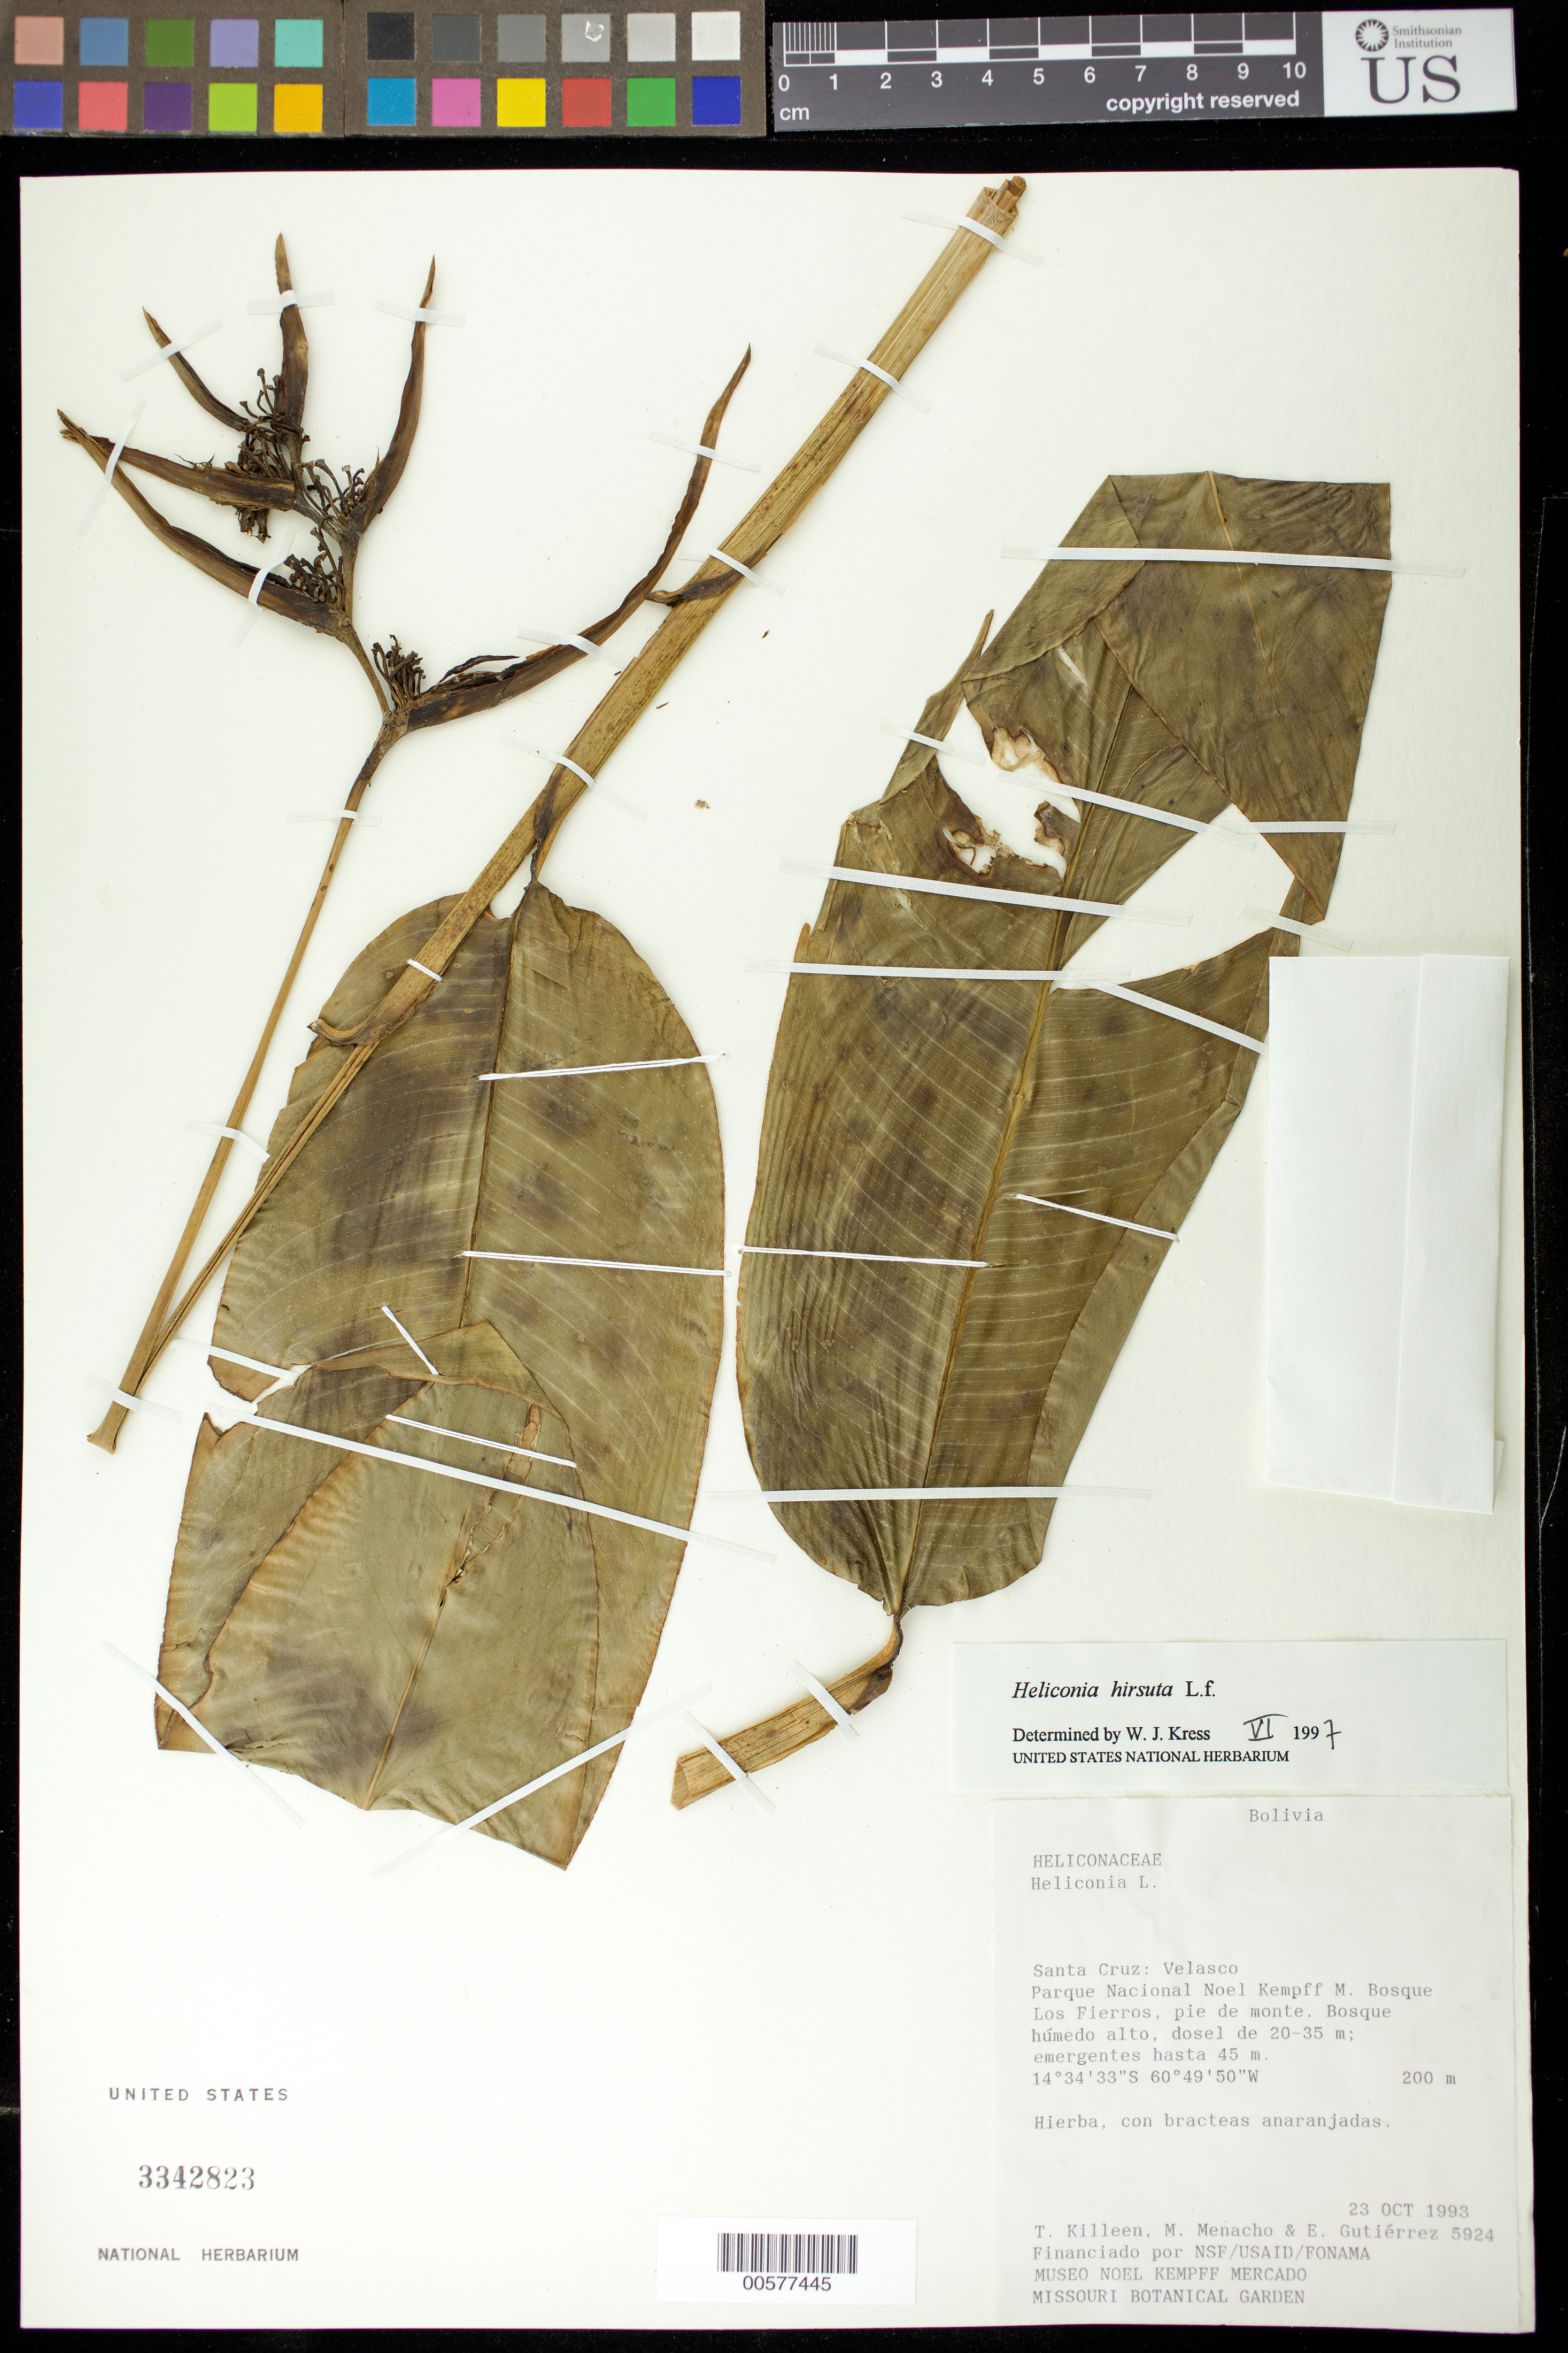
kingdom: Plantae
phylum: Tracheophyta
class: Liliopsida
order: Zingiberales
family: Heliconiaceae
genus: Heliconia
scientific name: Heliconia hirsuta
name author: L. f.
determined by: Kress, W. J., (US), Smithsonian Institution - National Museum of Natural History (UNITED STATES)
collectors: T. J. Killeen, M. Menacho & Gutiérrez, --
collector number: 5924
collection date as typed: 23 Oct 1993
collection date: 1993-10-23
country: Bolivia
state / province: Santa Cruz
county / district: Velasco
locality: Parque Nacional Noel Kempff M. Bosque Los Fierros at the base of the forest.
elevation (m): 200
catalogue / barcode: US 3342823